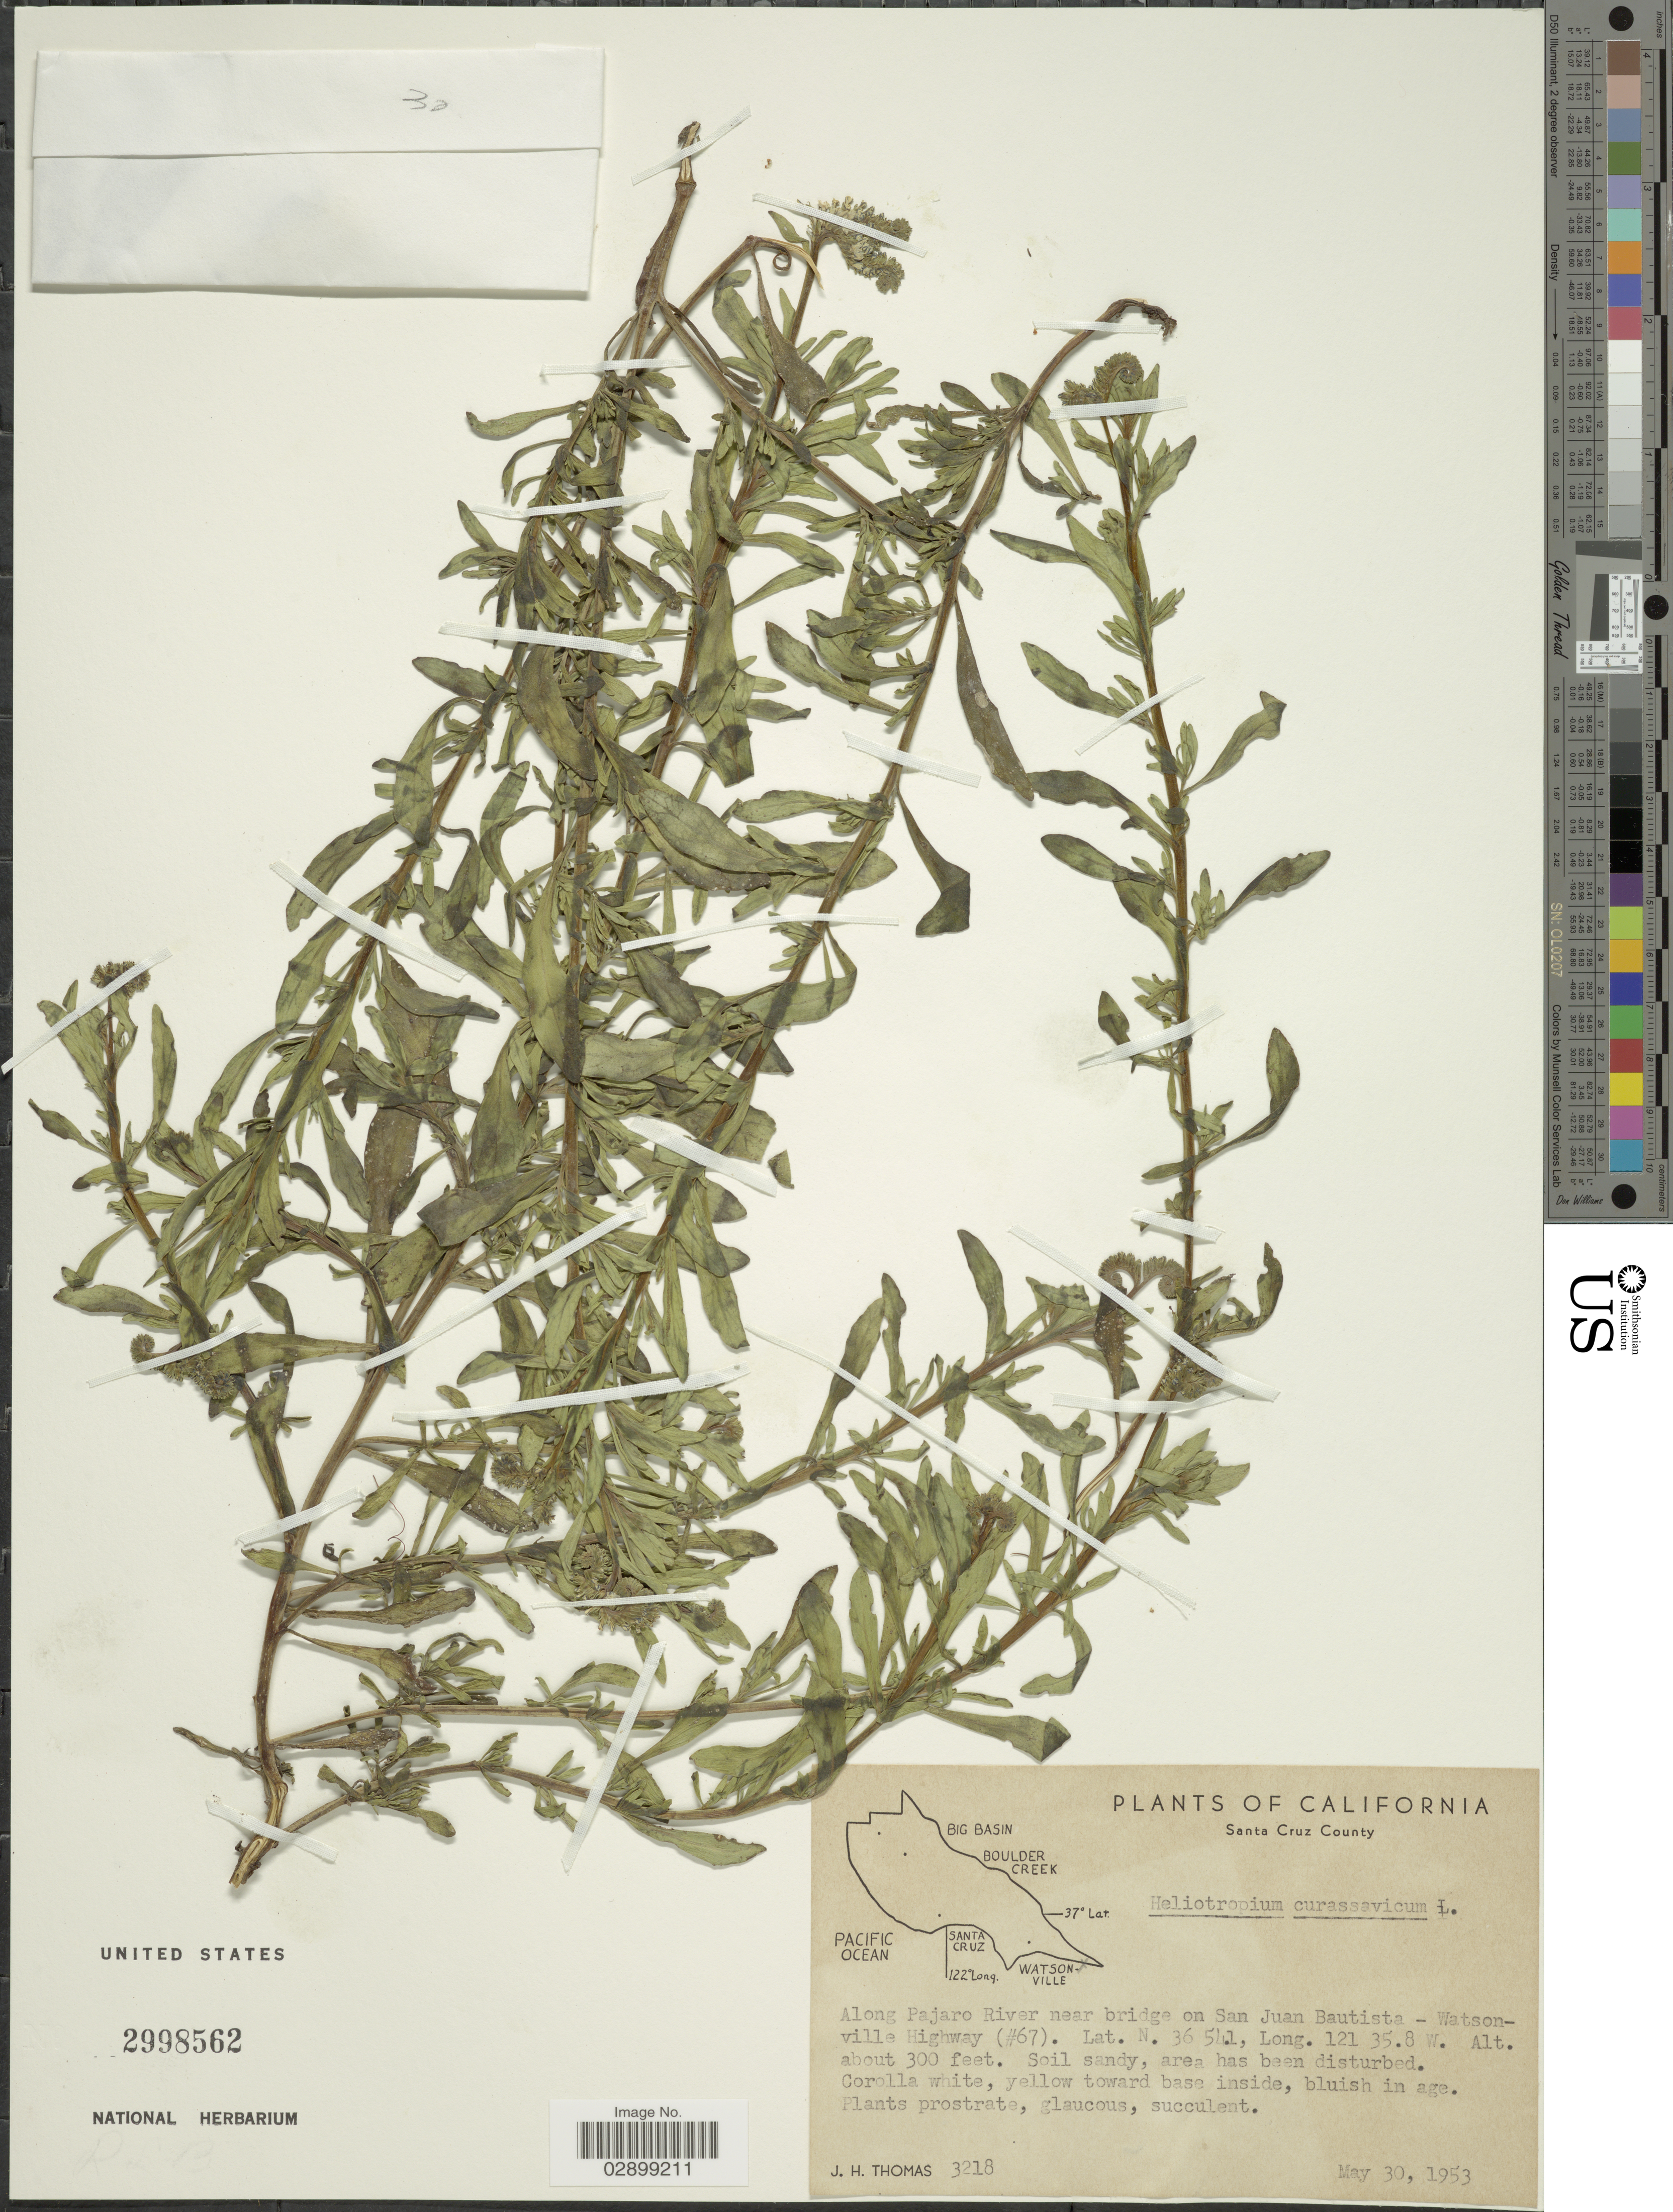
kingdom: Plantae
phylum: Tracheophyta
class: Magnoliopsida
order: Boraginales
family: Heliotropiaceae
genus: Heliotropium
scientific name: Heliotropium sp.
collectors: J. H. Thomas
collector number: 3218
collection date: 1953-05-30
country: United States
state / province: California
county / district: Santa Cruz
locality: Santa Cruz County. Along Pajaro River near bridge on San Juan Bautista - Watsonville Highway (#67).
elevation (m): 91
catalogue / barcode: US 2998562